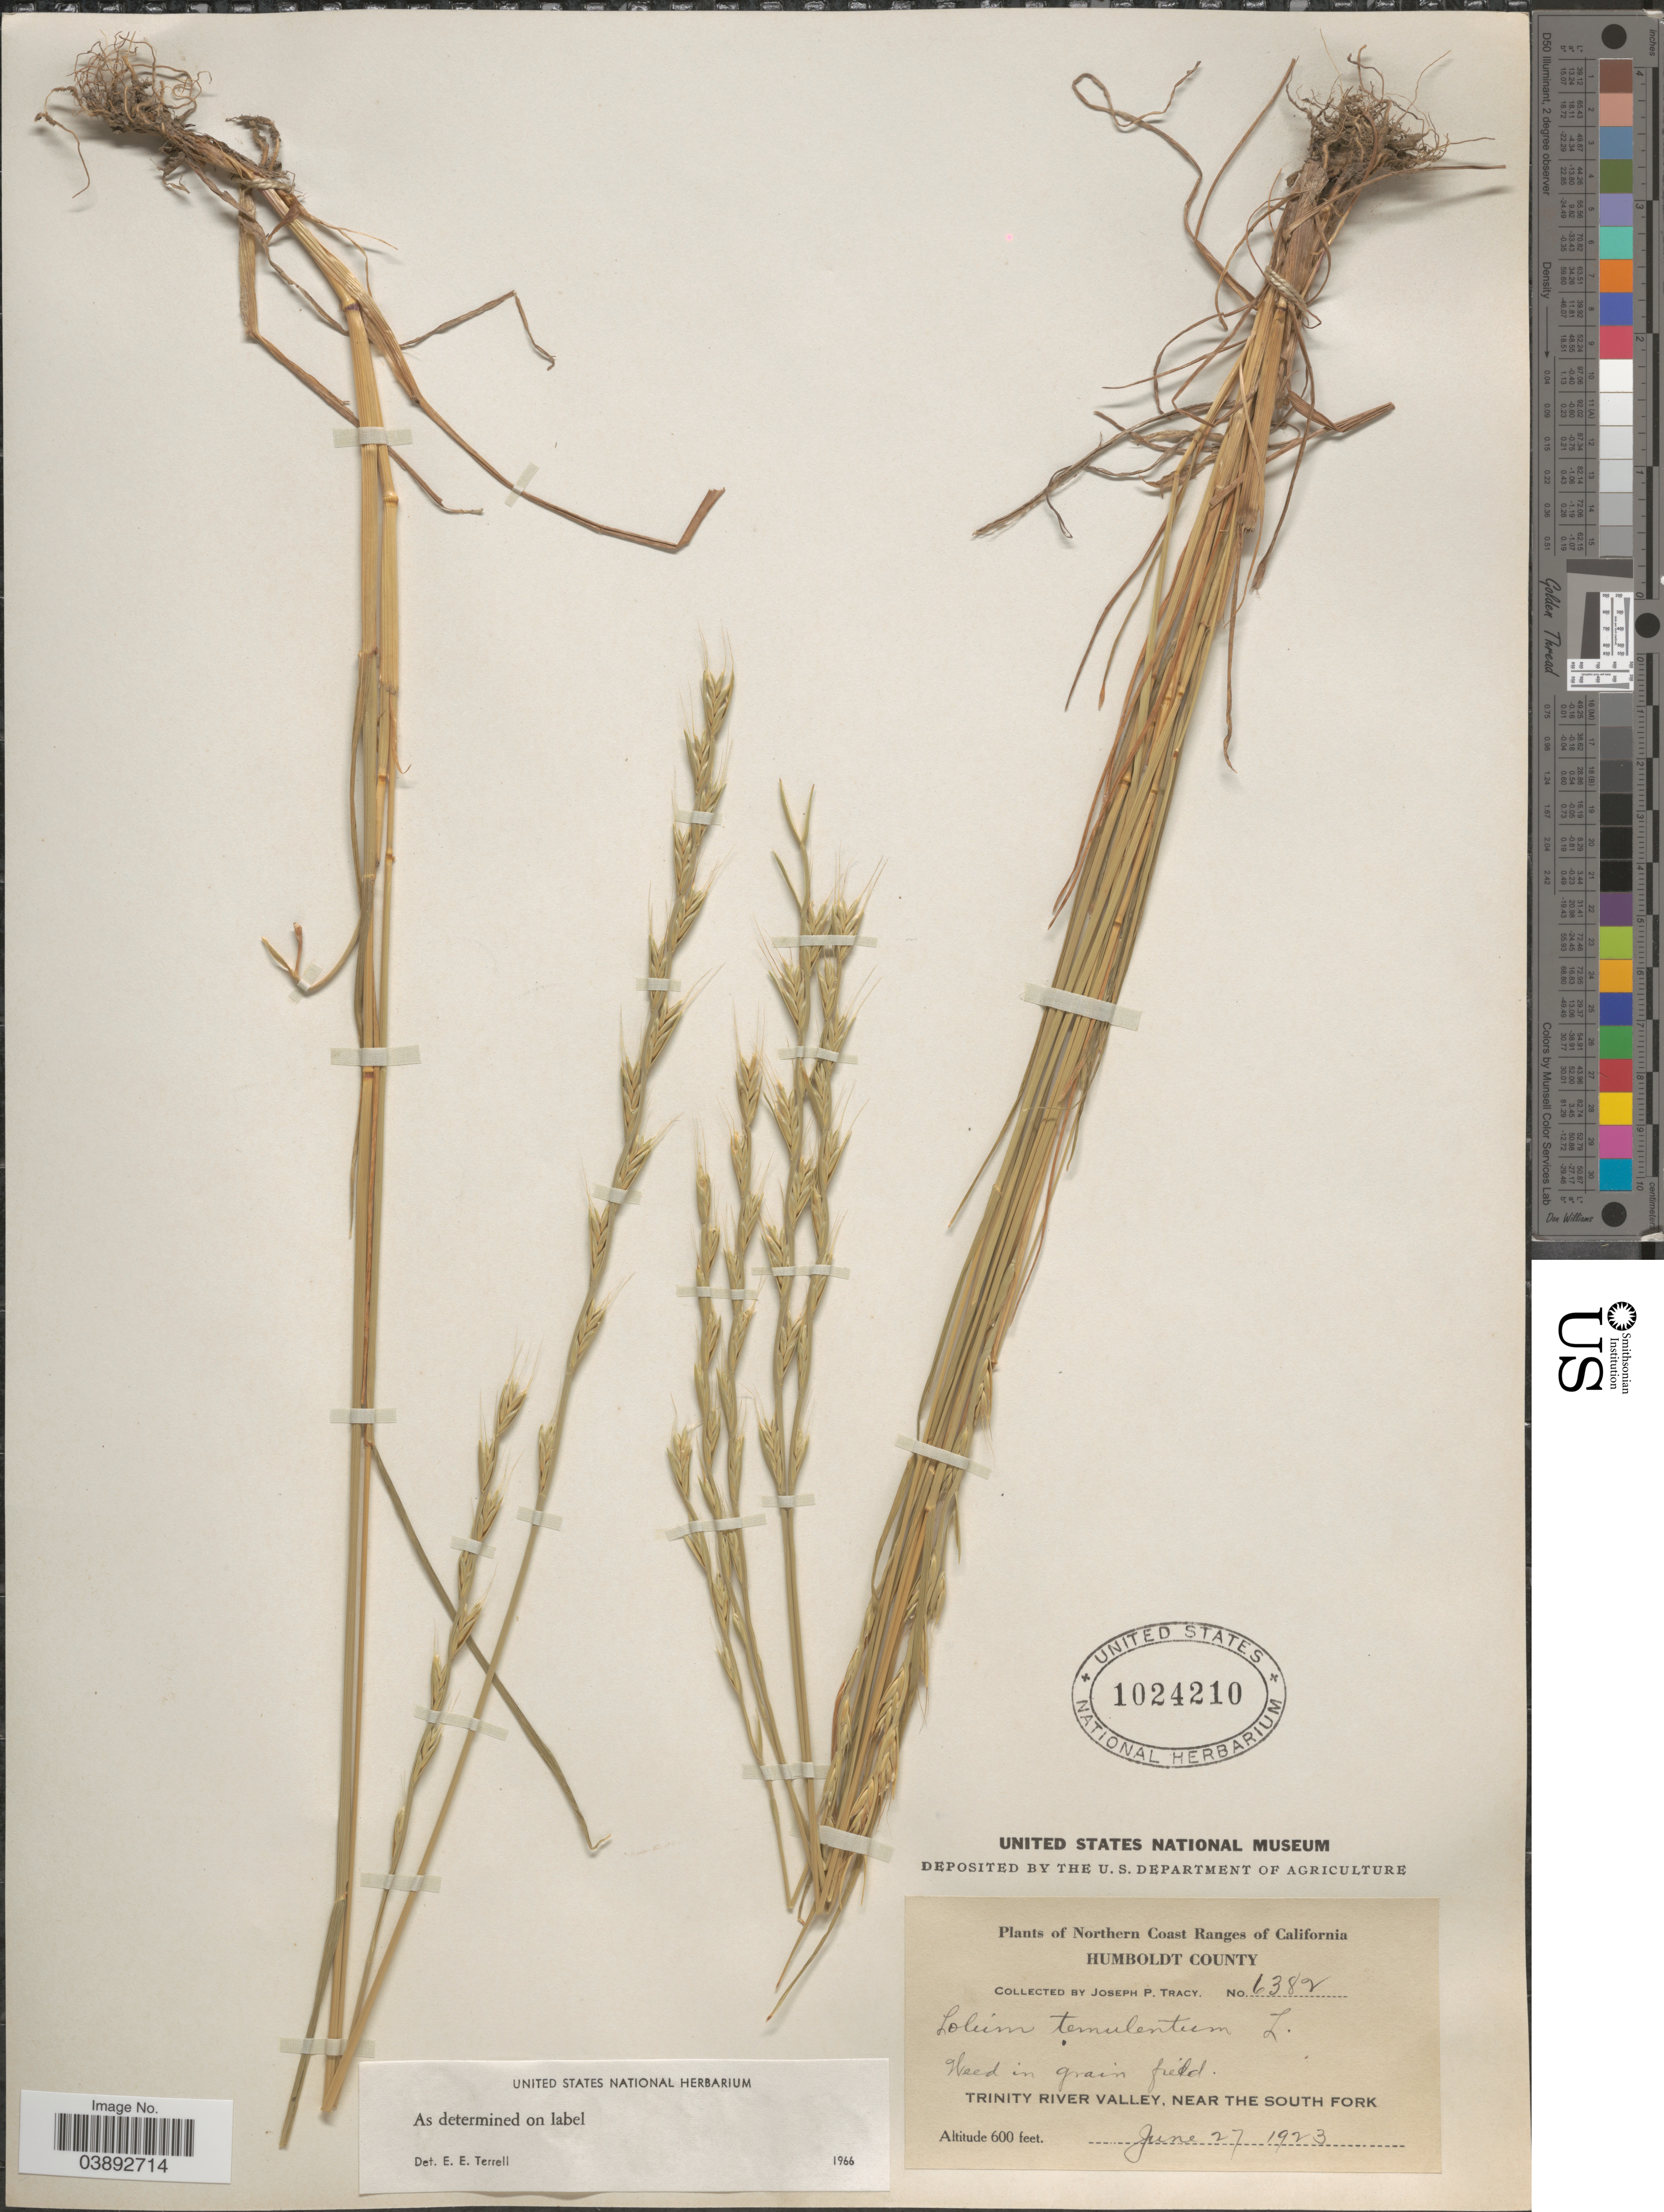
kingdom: Plantae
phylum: Tracheophyta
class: Liliopsida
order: Poales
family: Poaceae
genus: Lolium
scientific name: Lolium temulentum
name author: L.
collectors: J. Tracy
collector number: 6382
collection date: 1923-06-27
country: United States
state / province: California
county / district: Humboldt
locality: Northern Coast Ranges of California. Humboldt County. Trinity River Valley, near the South Fork.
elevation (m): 183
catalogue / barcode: US 1024210